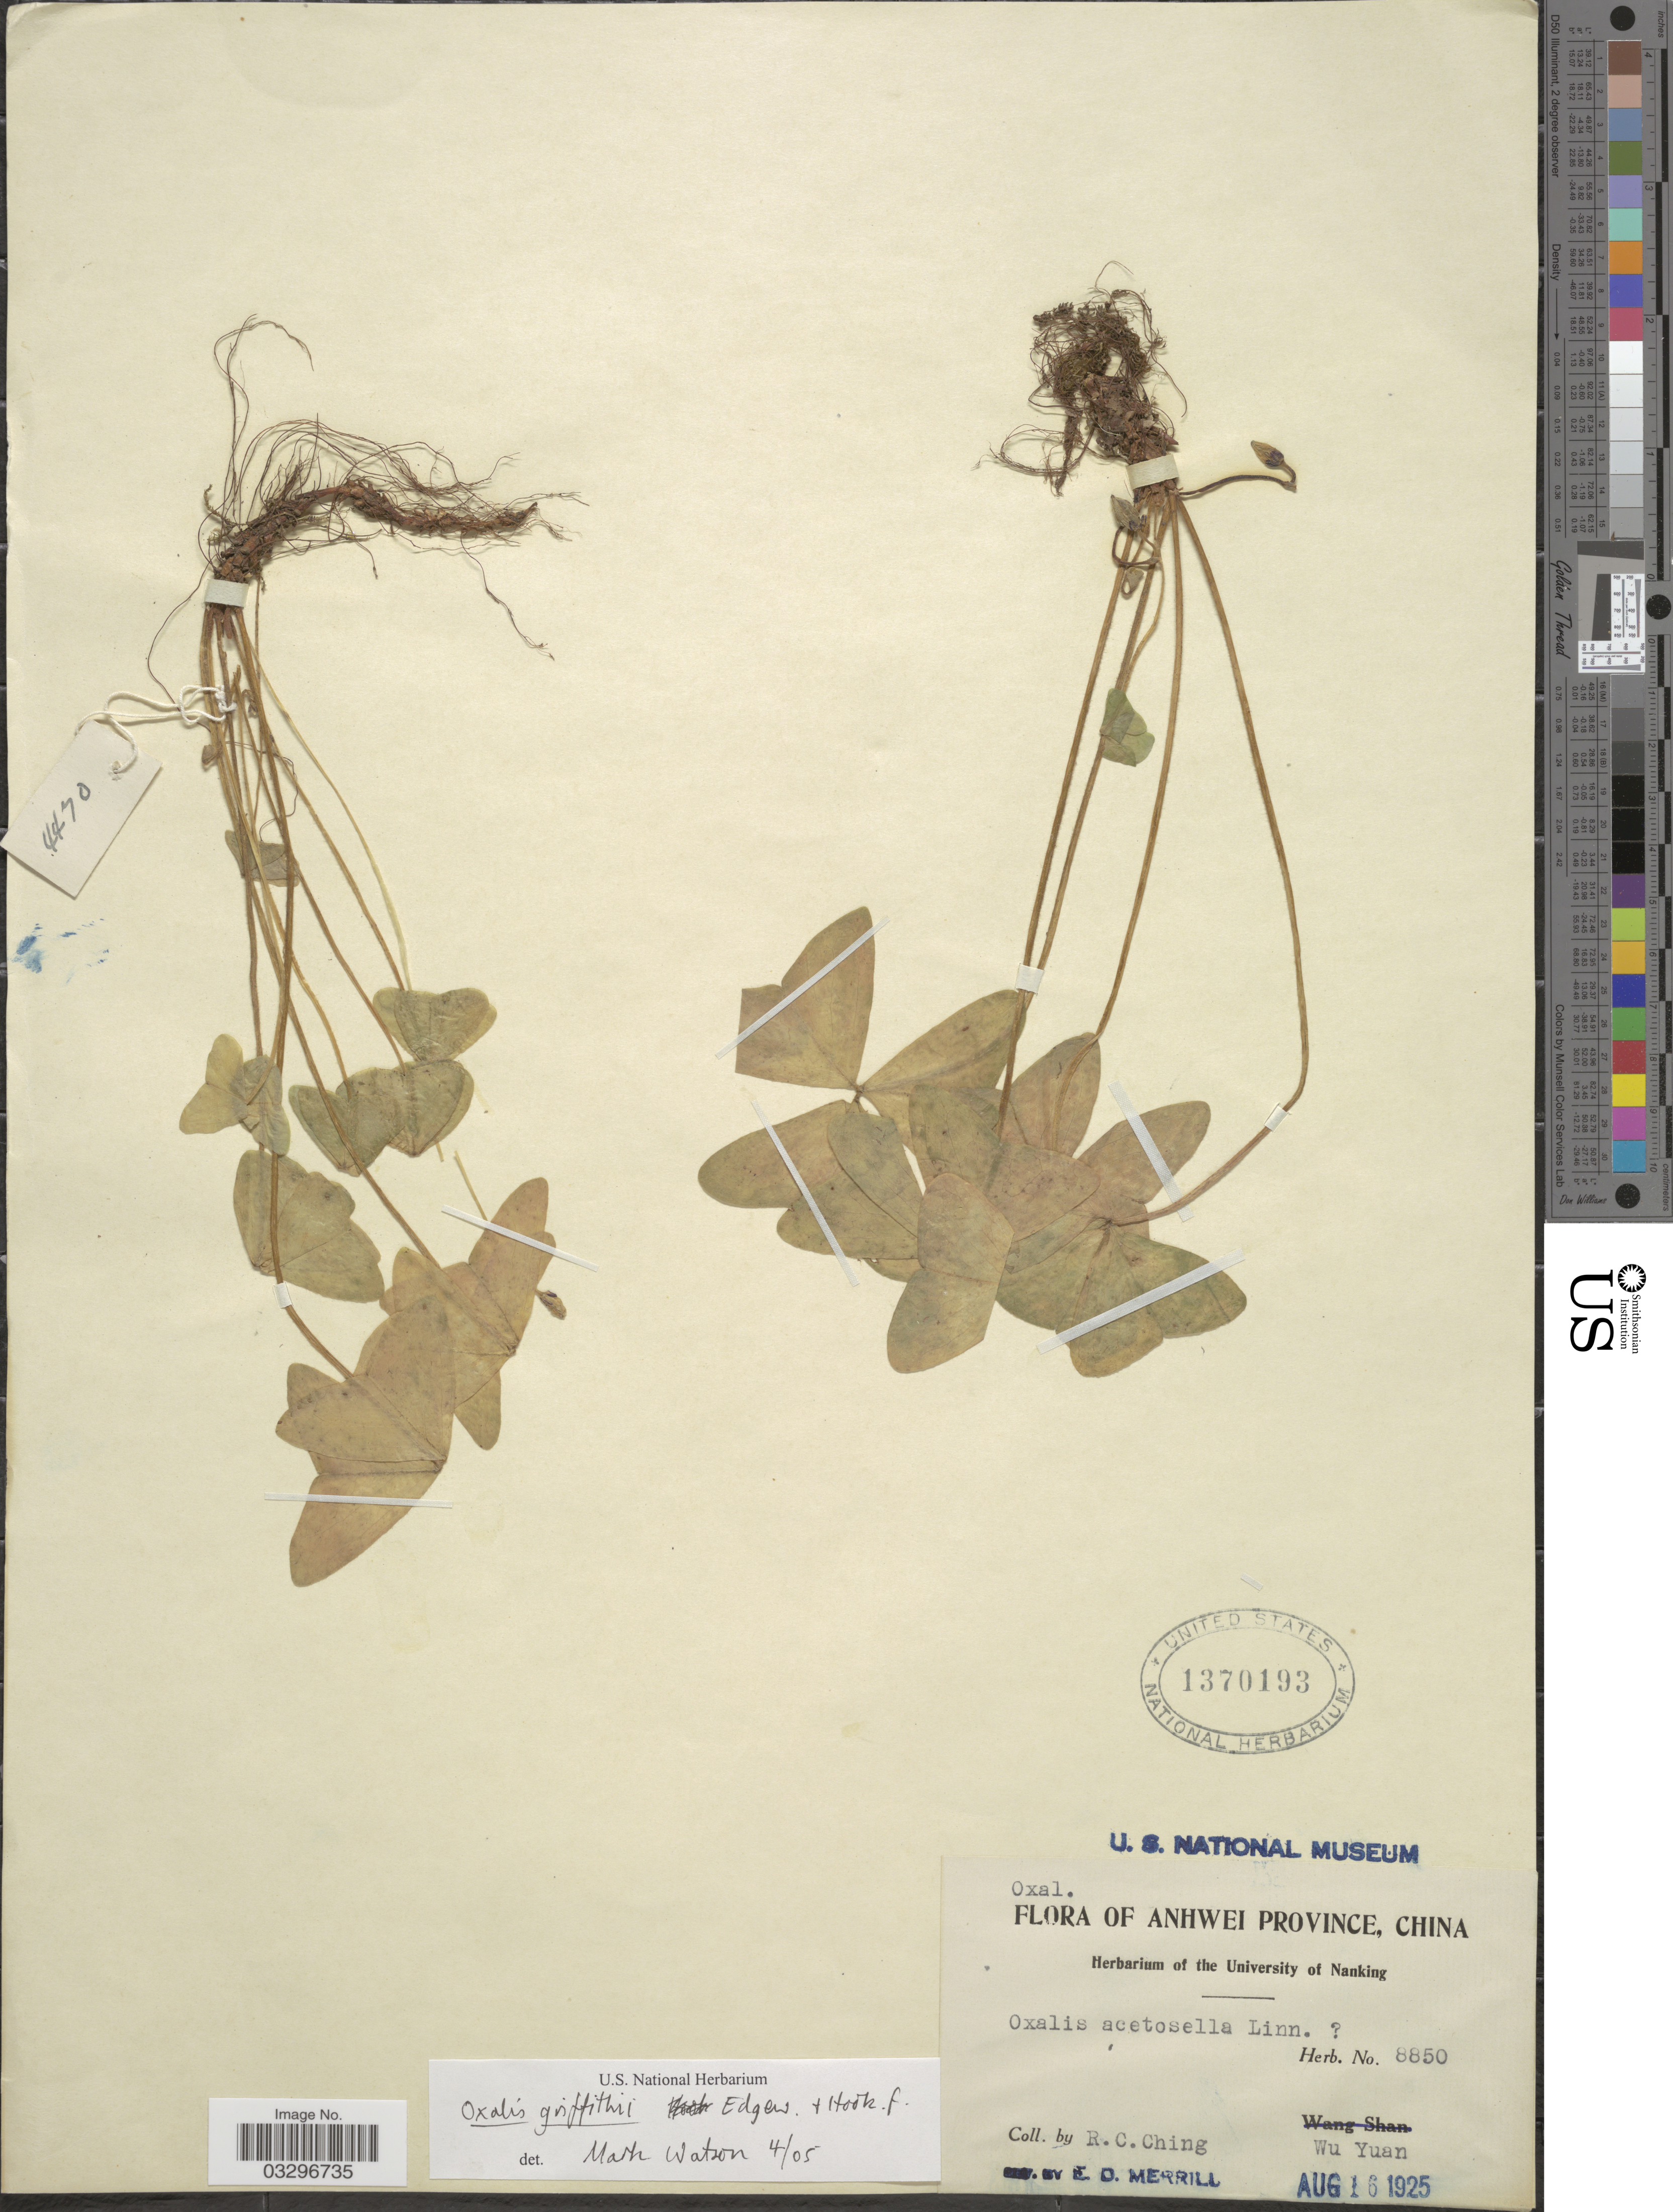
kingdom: Plantae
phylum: Tracheophyta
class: Magnoliopsida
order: Oxalidales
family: Oxalidaceae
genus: Oxalis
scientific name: Oxalis griffithii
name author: Edgew. & Hook. f.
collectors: R. C. Ching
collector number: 8850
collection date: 1925-08-16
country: China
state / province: Anhui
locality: Anhwei Province, Wu Yuan.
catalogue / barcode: US 1370193